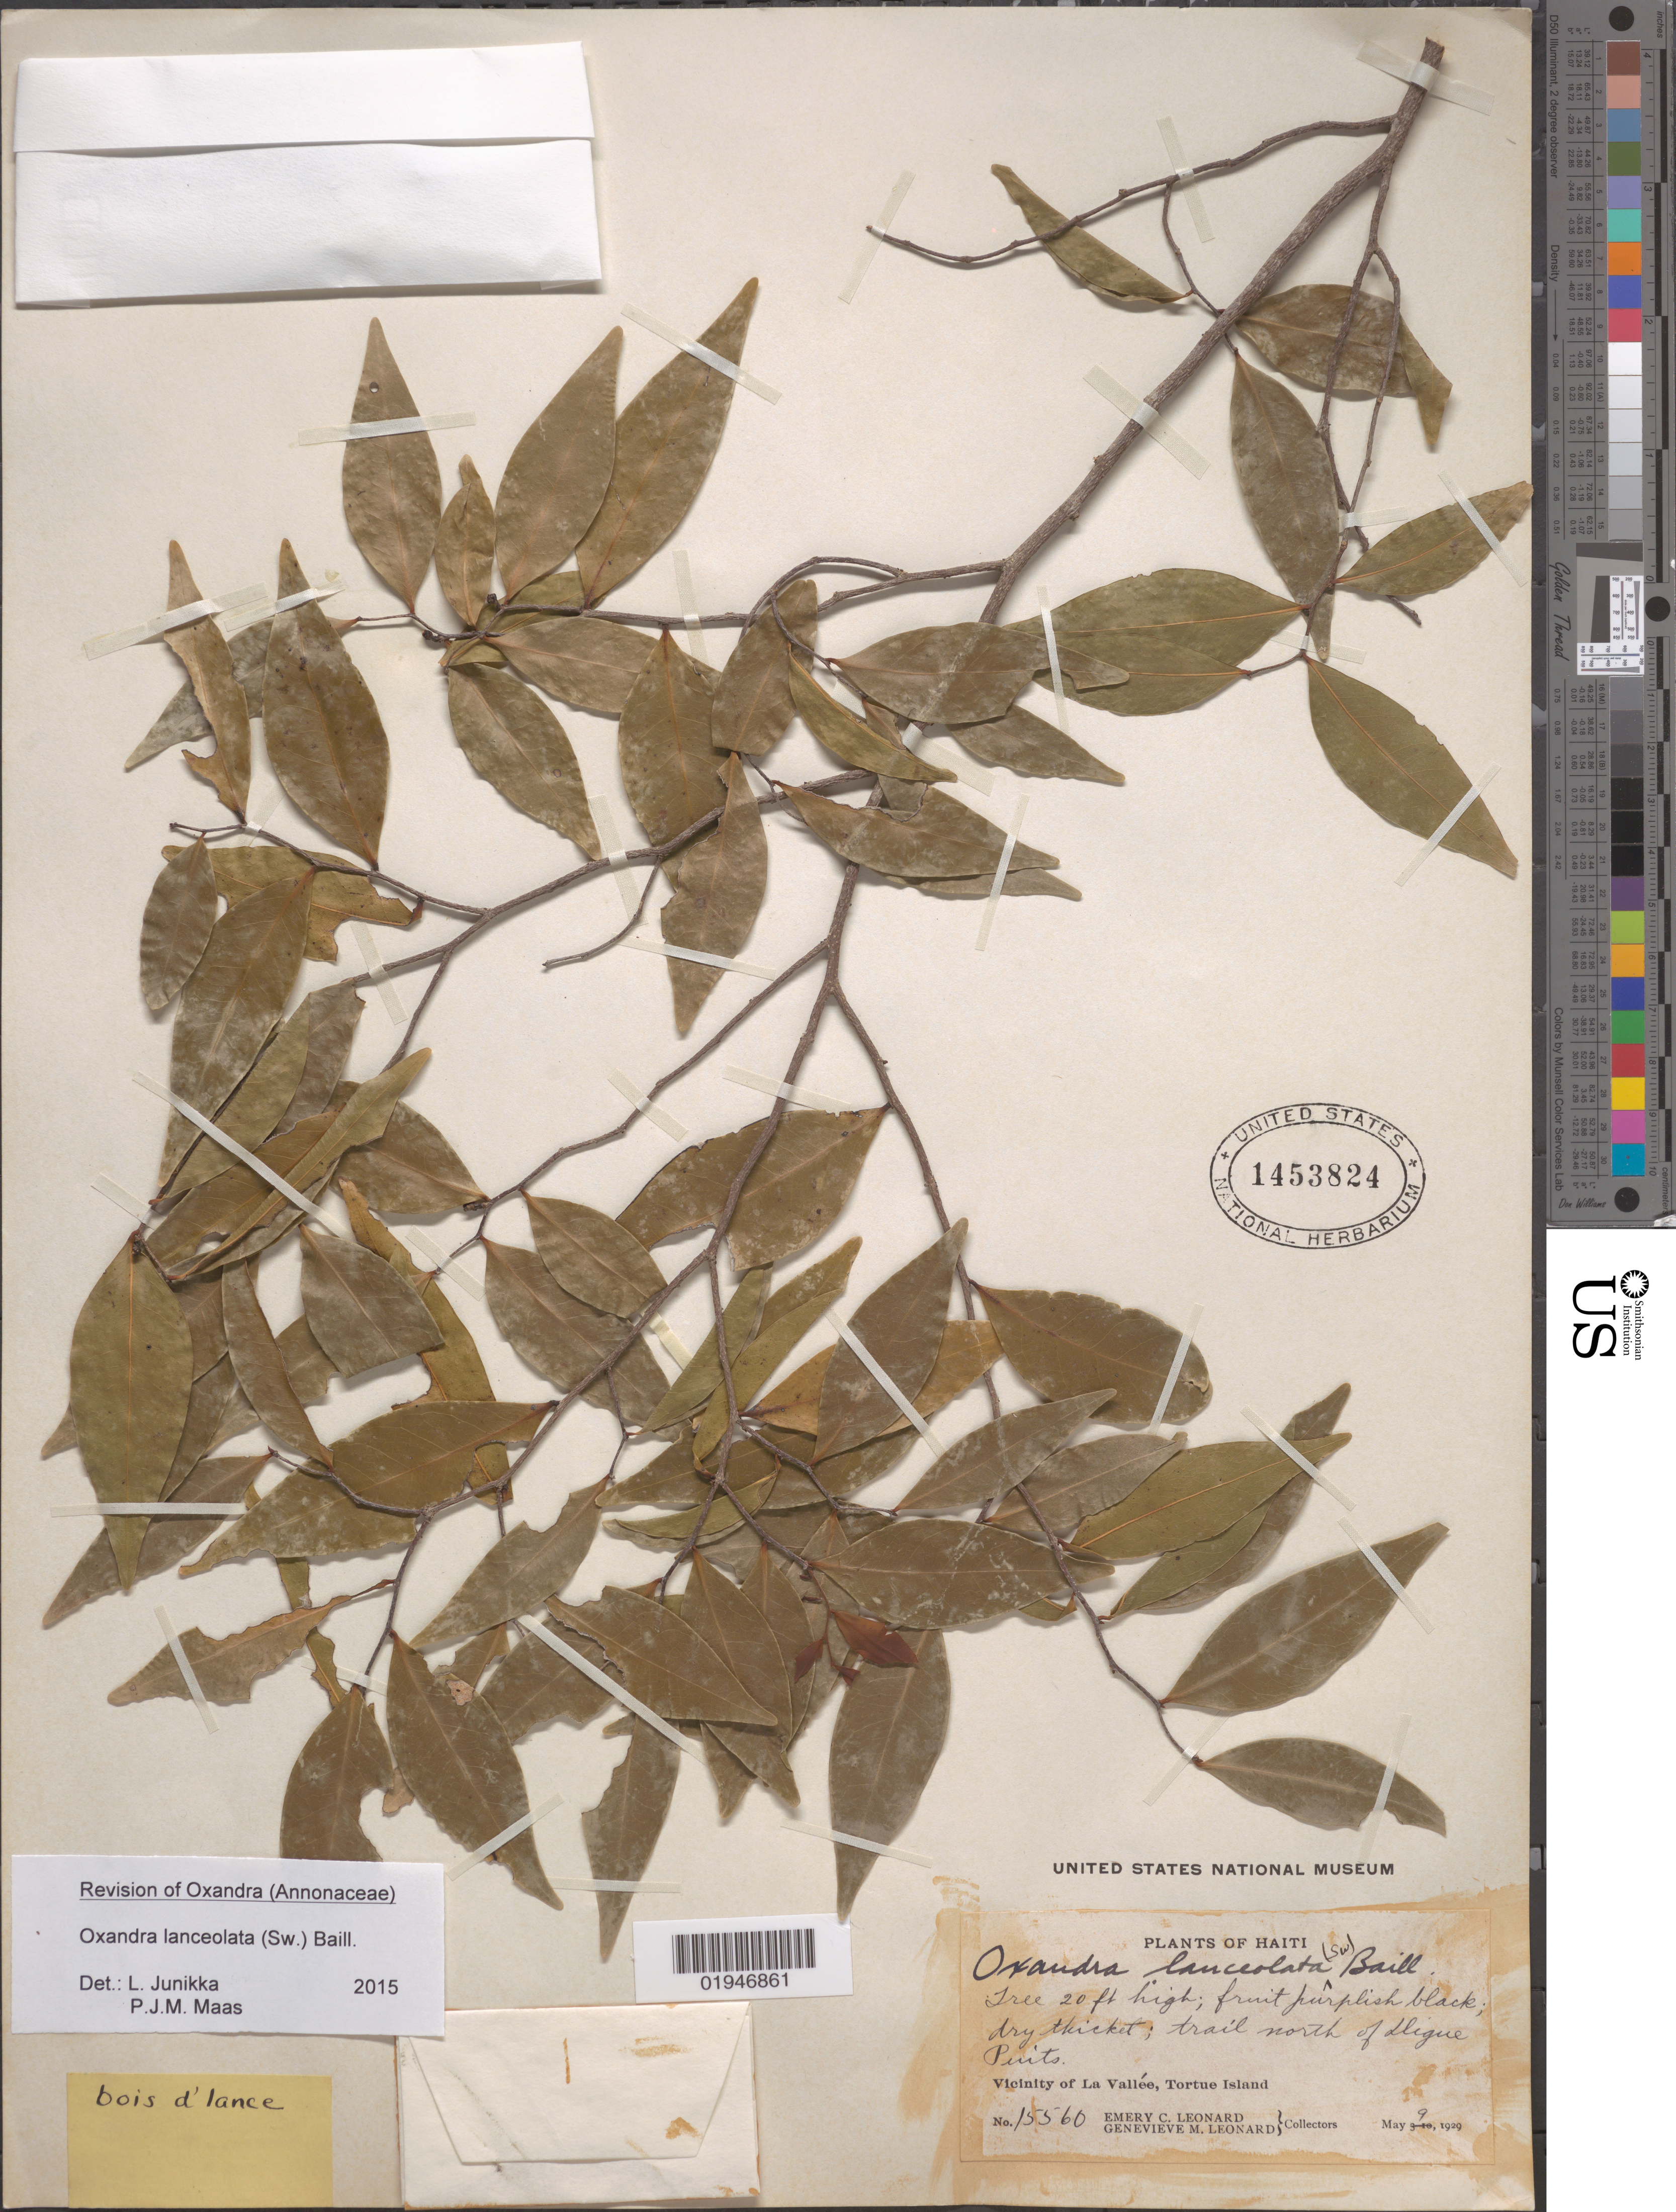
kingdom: Plantae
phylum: Tracheophyta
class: Magnoliopsida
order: Magnoliales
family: Annonaceae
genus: Oxandra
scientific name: Oxandra lanceolata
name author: (Sw.) Baill.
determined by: Maas, P. J.; Junikka, L.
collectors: E. C. Leonard & G. M. Leonard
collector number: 15560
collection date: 1929-05-09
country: Haiti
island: Tortue Island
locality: La Vallée vicinity. Trail north of Lligue Puits [?]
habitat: Dry thicket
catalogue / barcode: US 1453824